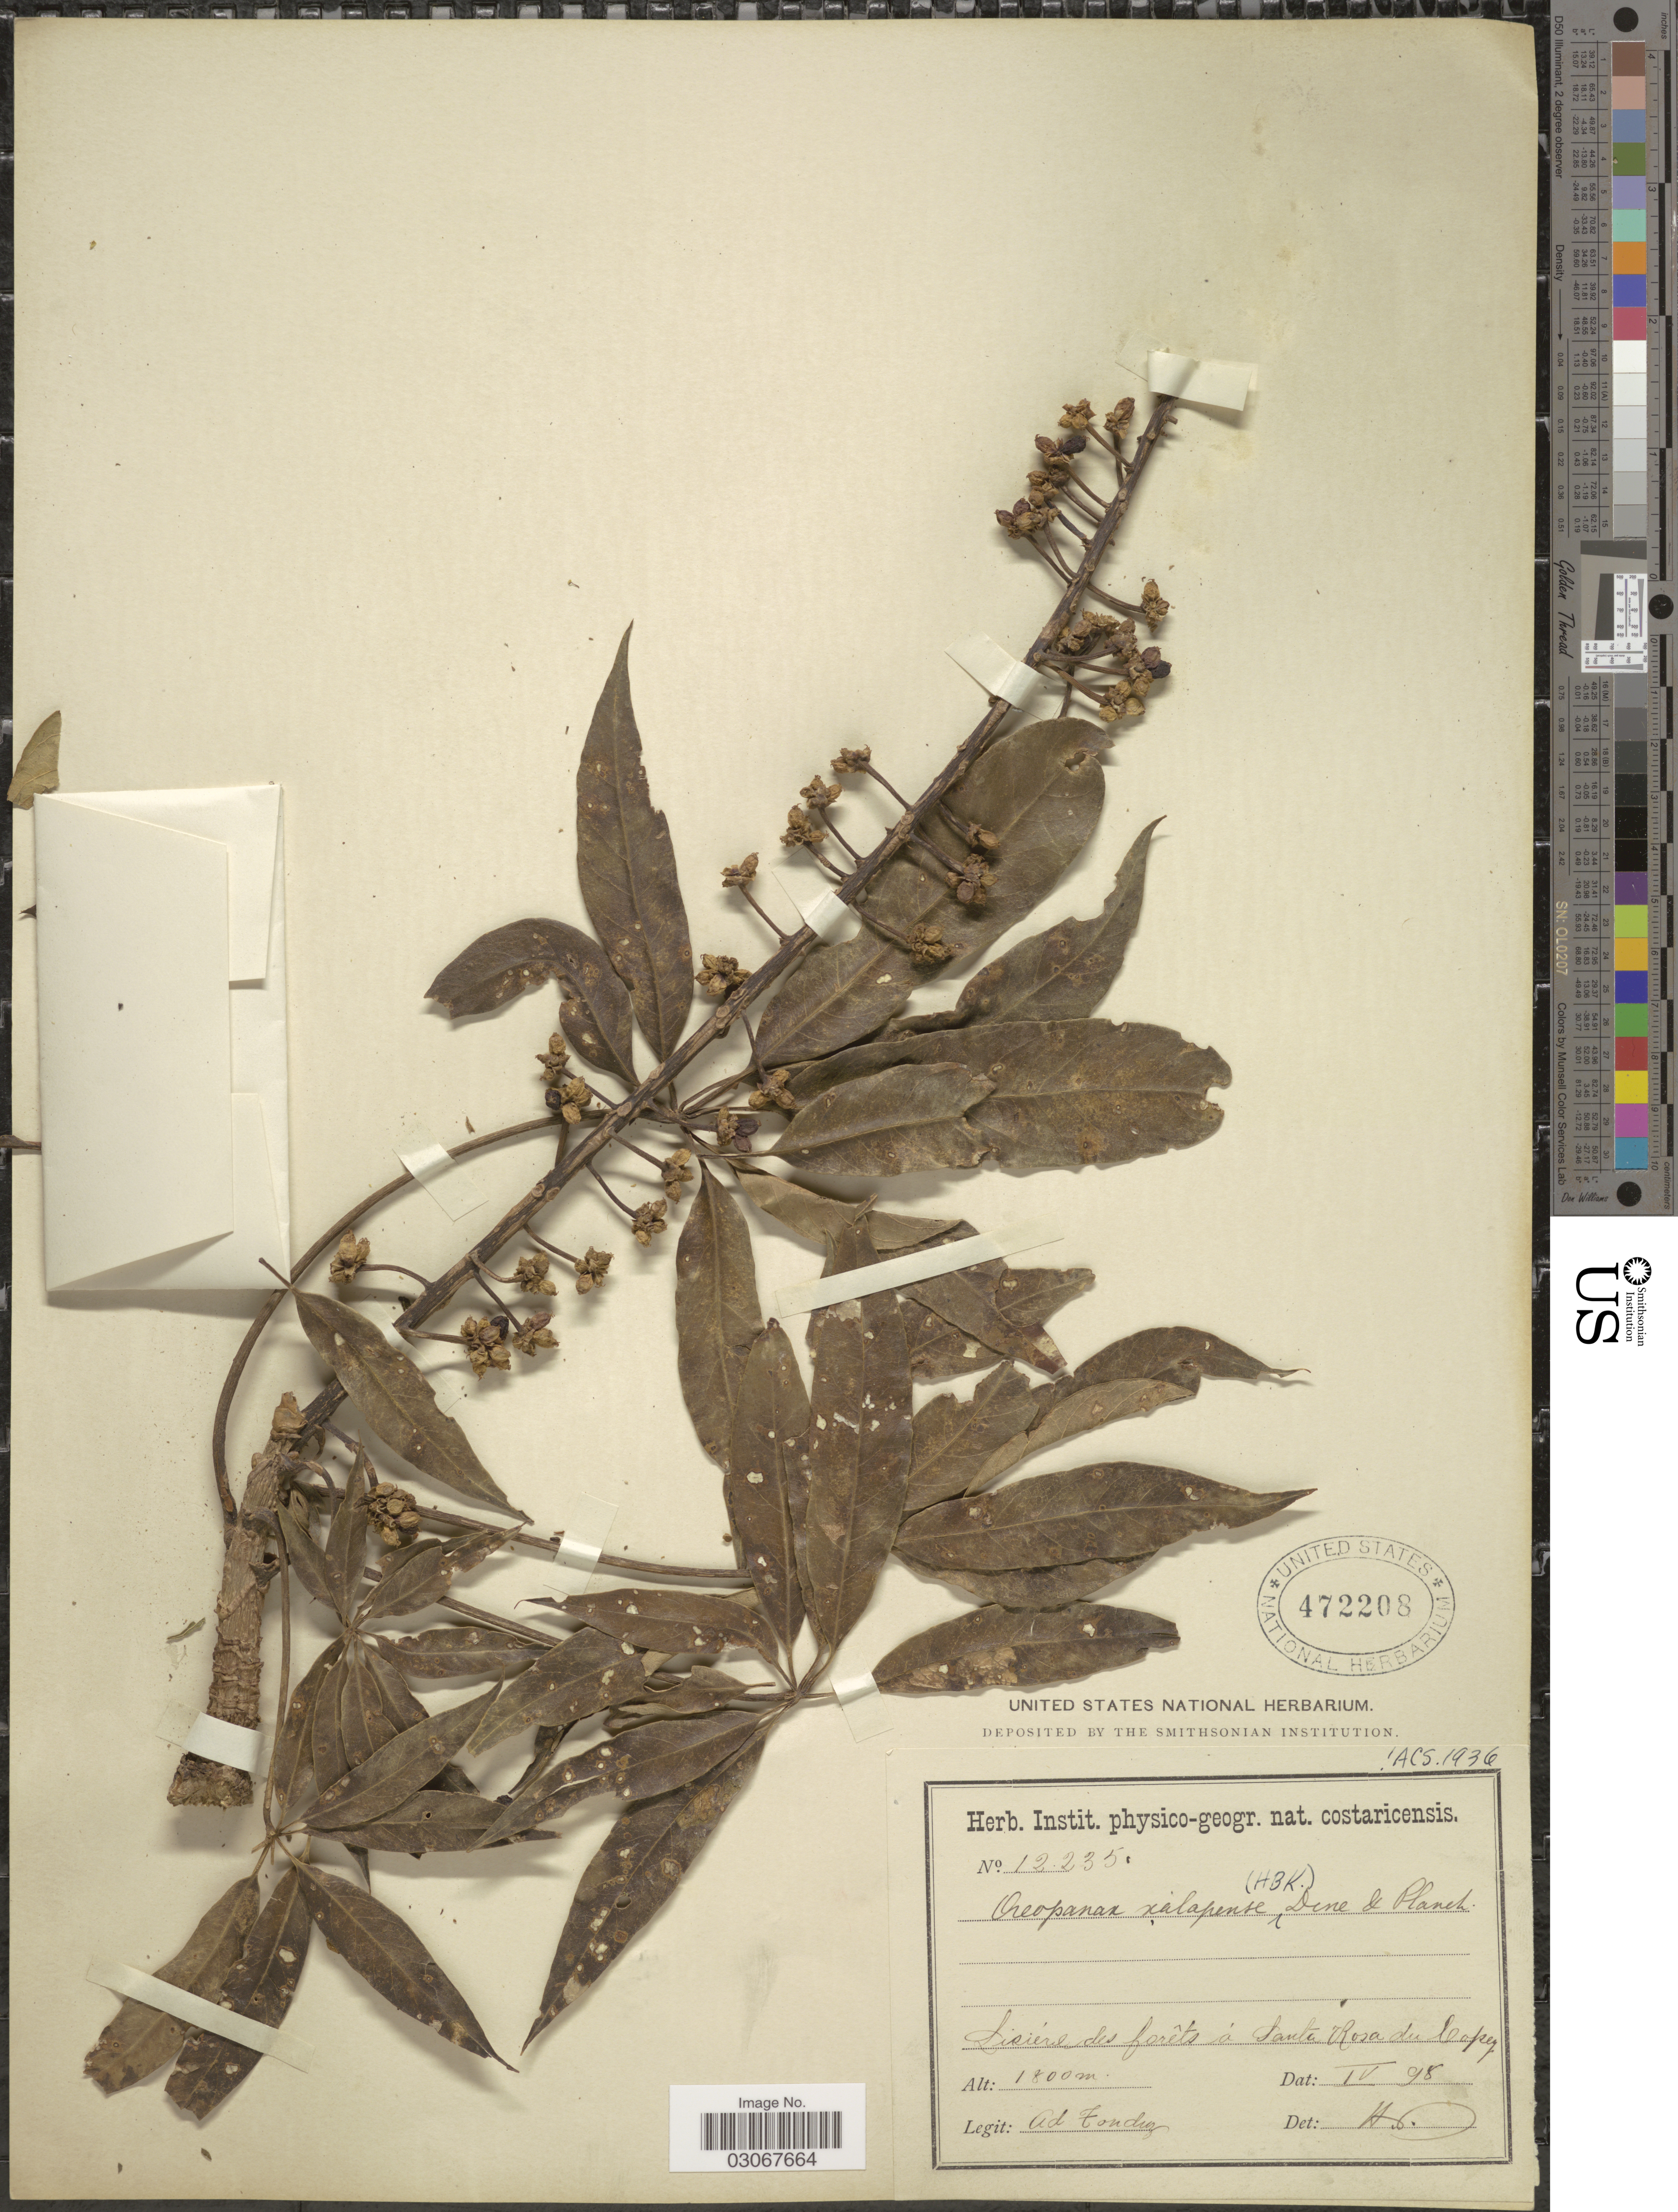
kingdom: Plantae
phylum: Tracheophyta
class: Magnoliopsida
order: Apiales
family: Araliaceae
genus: Oreopanax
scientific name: Oreopanax xalapensis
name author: (Kunth) Decne. & Planch.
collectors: A. Tonduz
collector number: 12235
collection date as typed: Transcribed d/m/y: /4/98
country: Costa Rica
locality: Lisière des forêts á Santa Rosa du Copey.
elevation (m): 1800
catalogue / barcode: US 472208